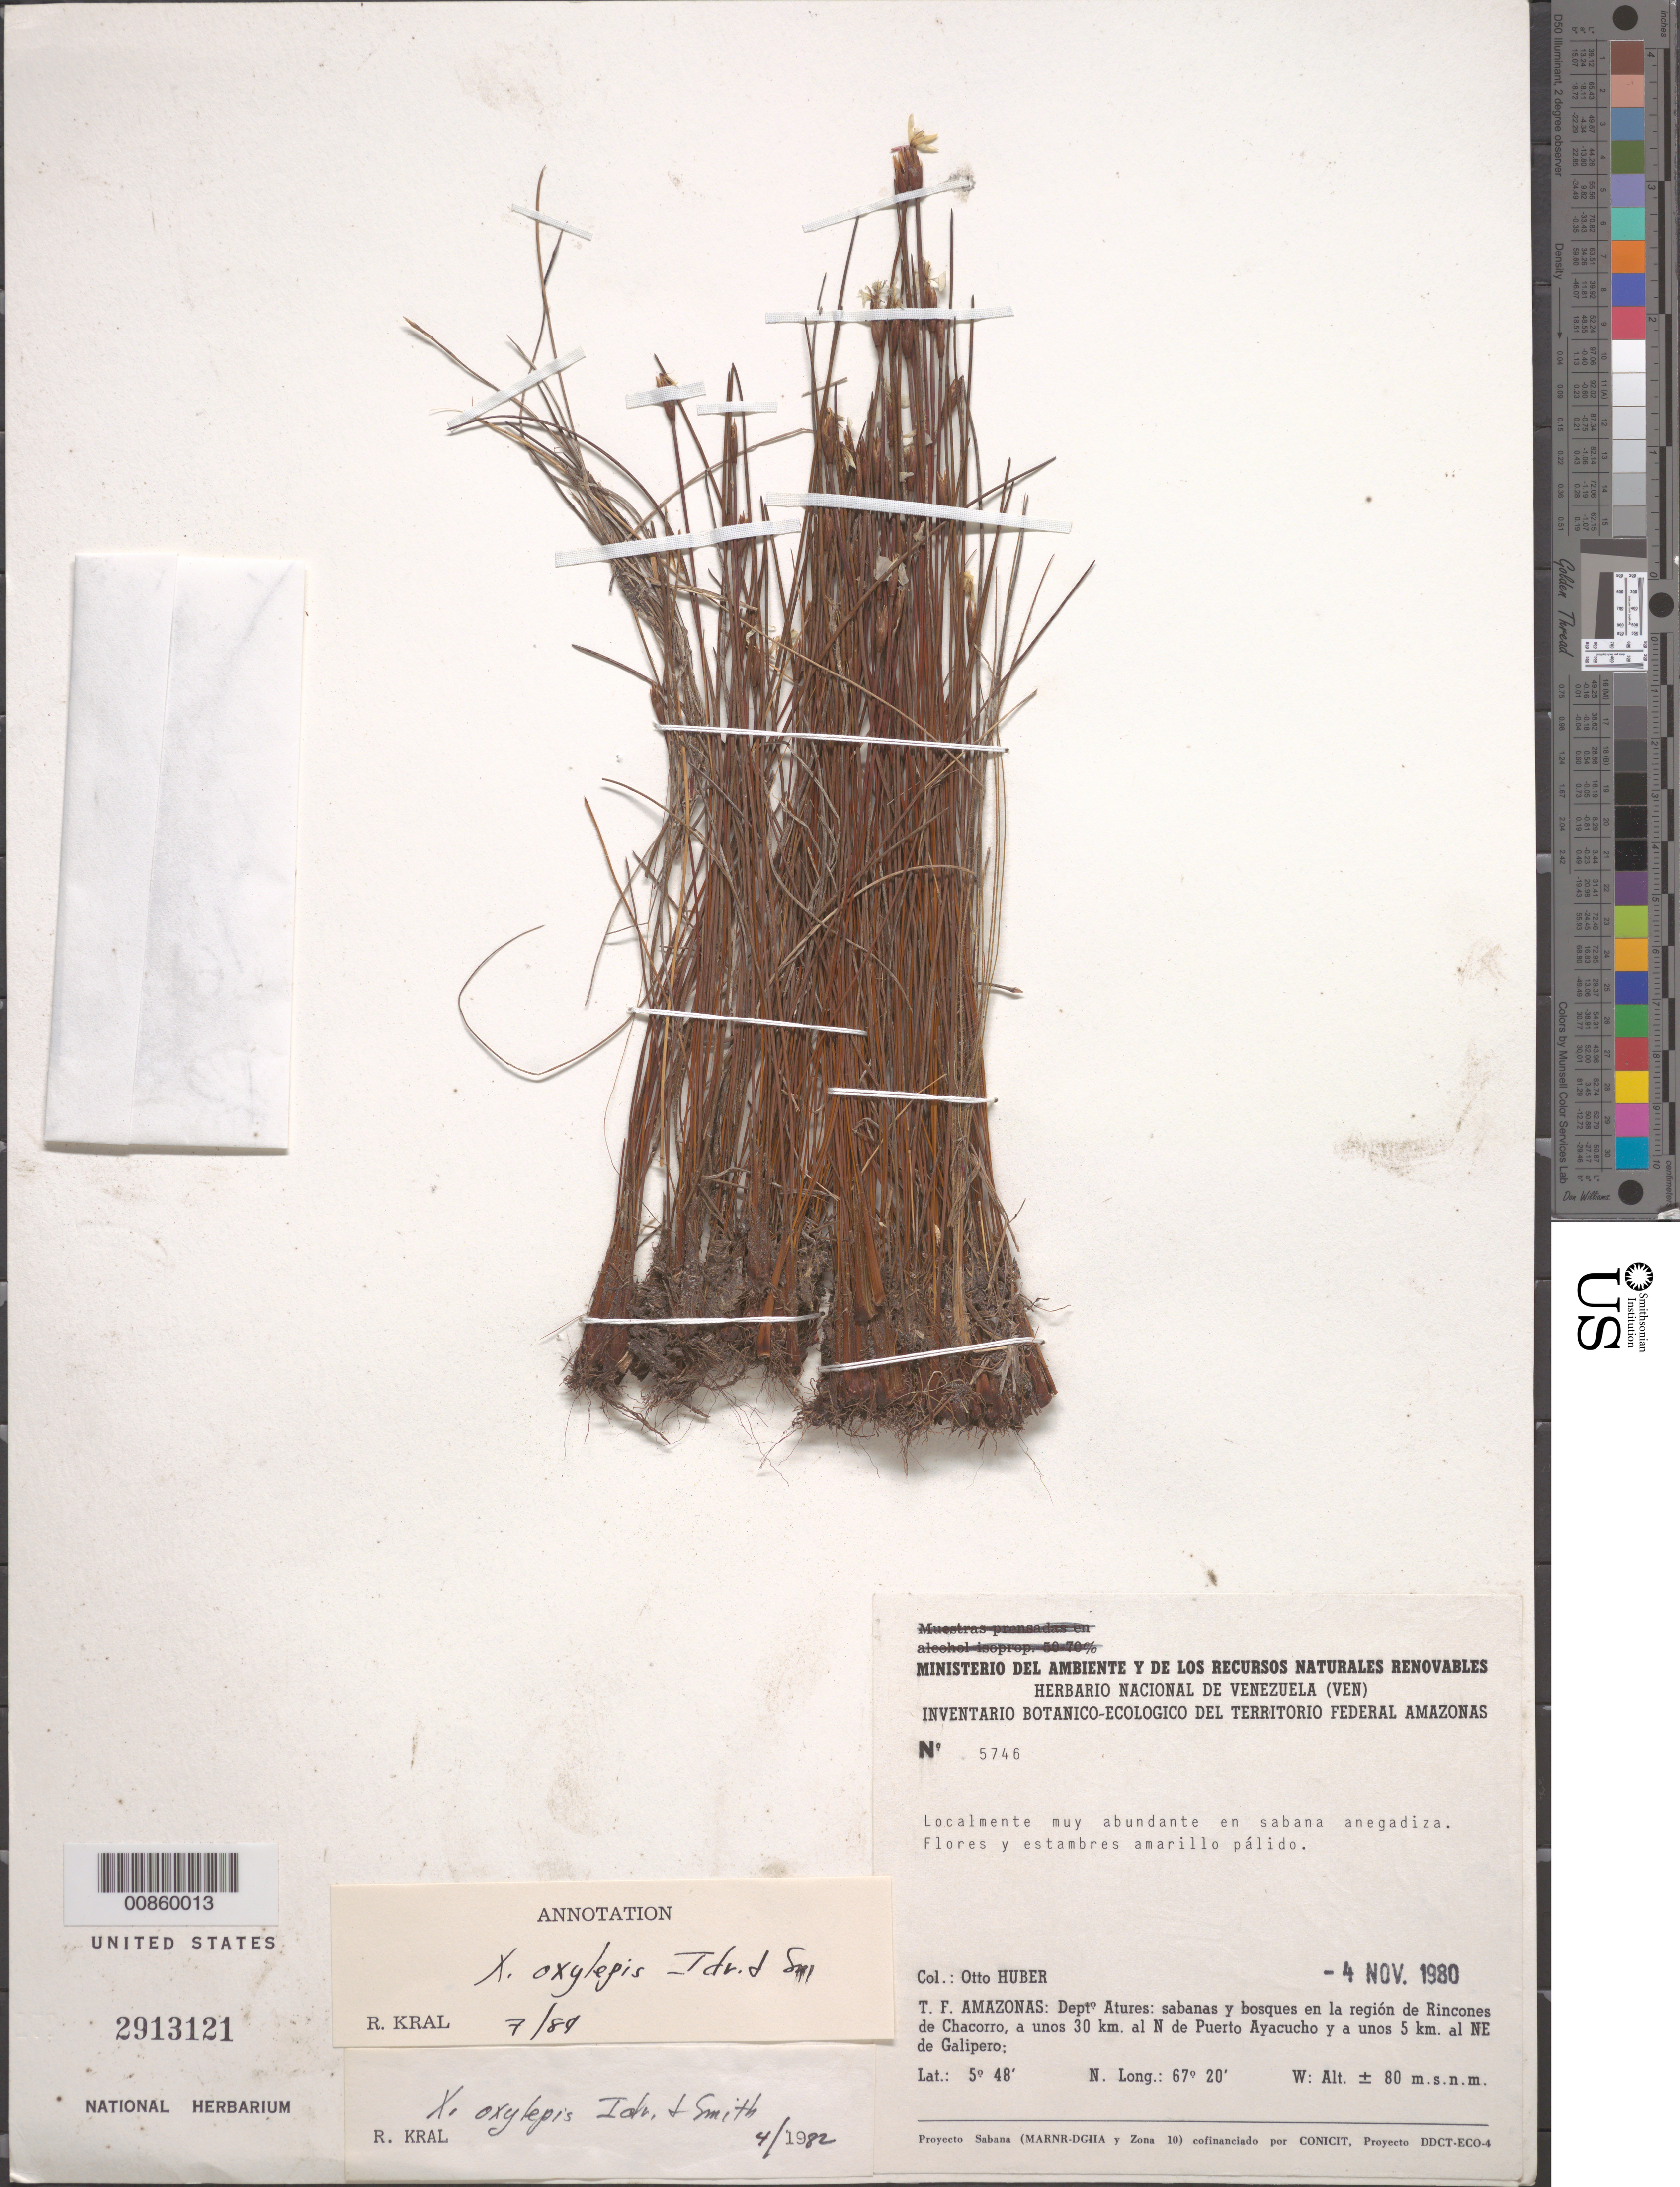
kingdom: Plantae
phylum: Tracheophyta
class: Liliopsida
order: Poales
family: Xyridaceae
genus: Xyris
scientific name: Xyris oxylepis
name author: Idrobo & L.B. Sm.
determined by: Kral, Robert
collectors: O. Huber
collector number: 5746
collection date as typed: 4-Nov-80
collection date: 1980-11-04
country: Venezuela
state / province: Amazonas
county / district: Atures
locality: Rincones de Chacorro, 30 km N of Puerto Ayacucho, 5 km NE of Galipero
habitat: Sabana anegadiza; sabanas y bosques.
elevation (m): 80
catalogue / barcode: US 2913121